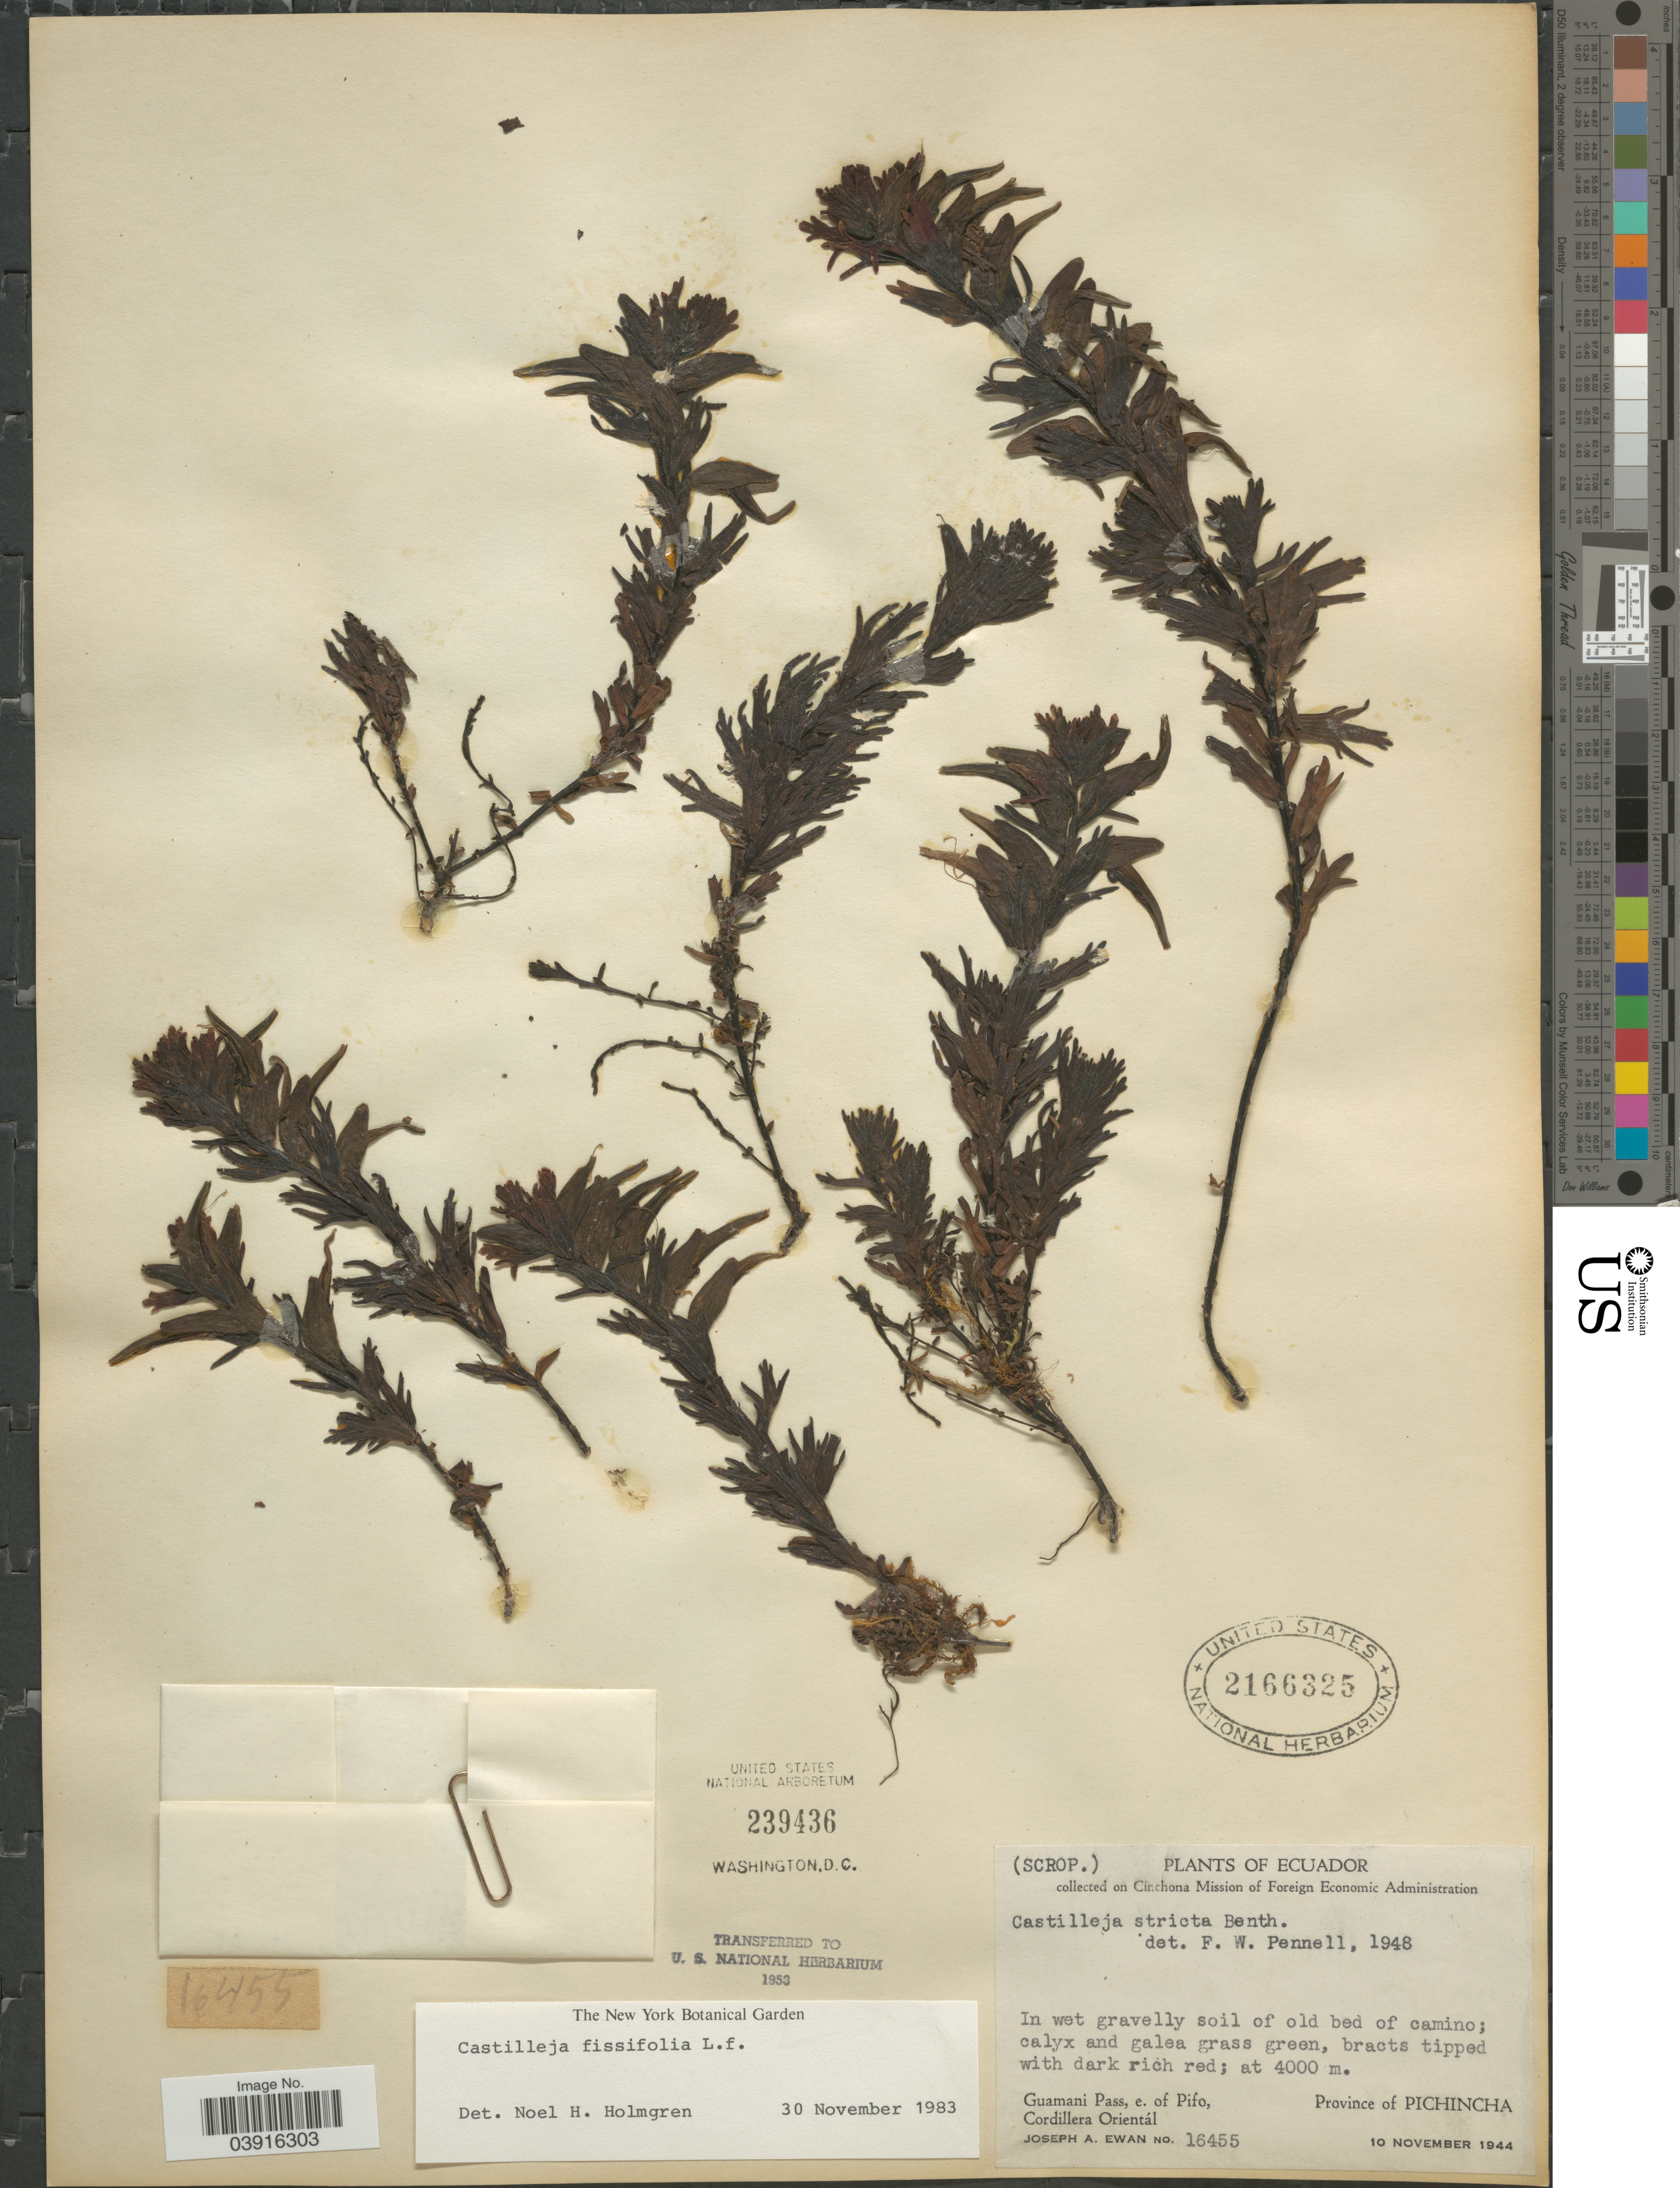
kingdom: Plantae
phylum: Tracheophyta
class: Magnoliopsida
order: Lamiales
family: Orobanchaceae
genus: Castilleja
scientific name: Castilleja fissifolia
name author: L. f.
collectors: J. A. Ewan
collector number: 16455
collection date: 1944-11-10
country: Ecuador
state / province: Pichincha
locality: Guamani Pass, e. of Pifo, Cordillera Orientál.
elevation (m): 4000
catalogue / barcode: US 2166325